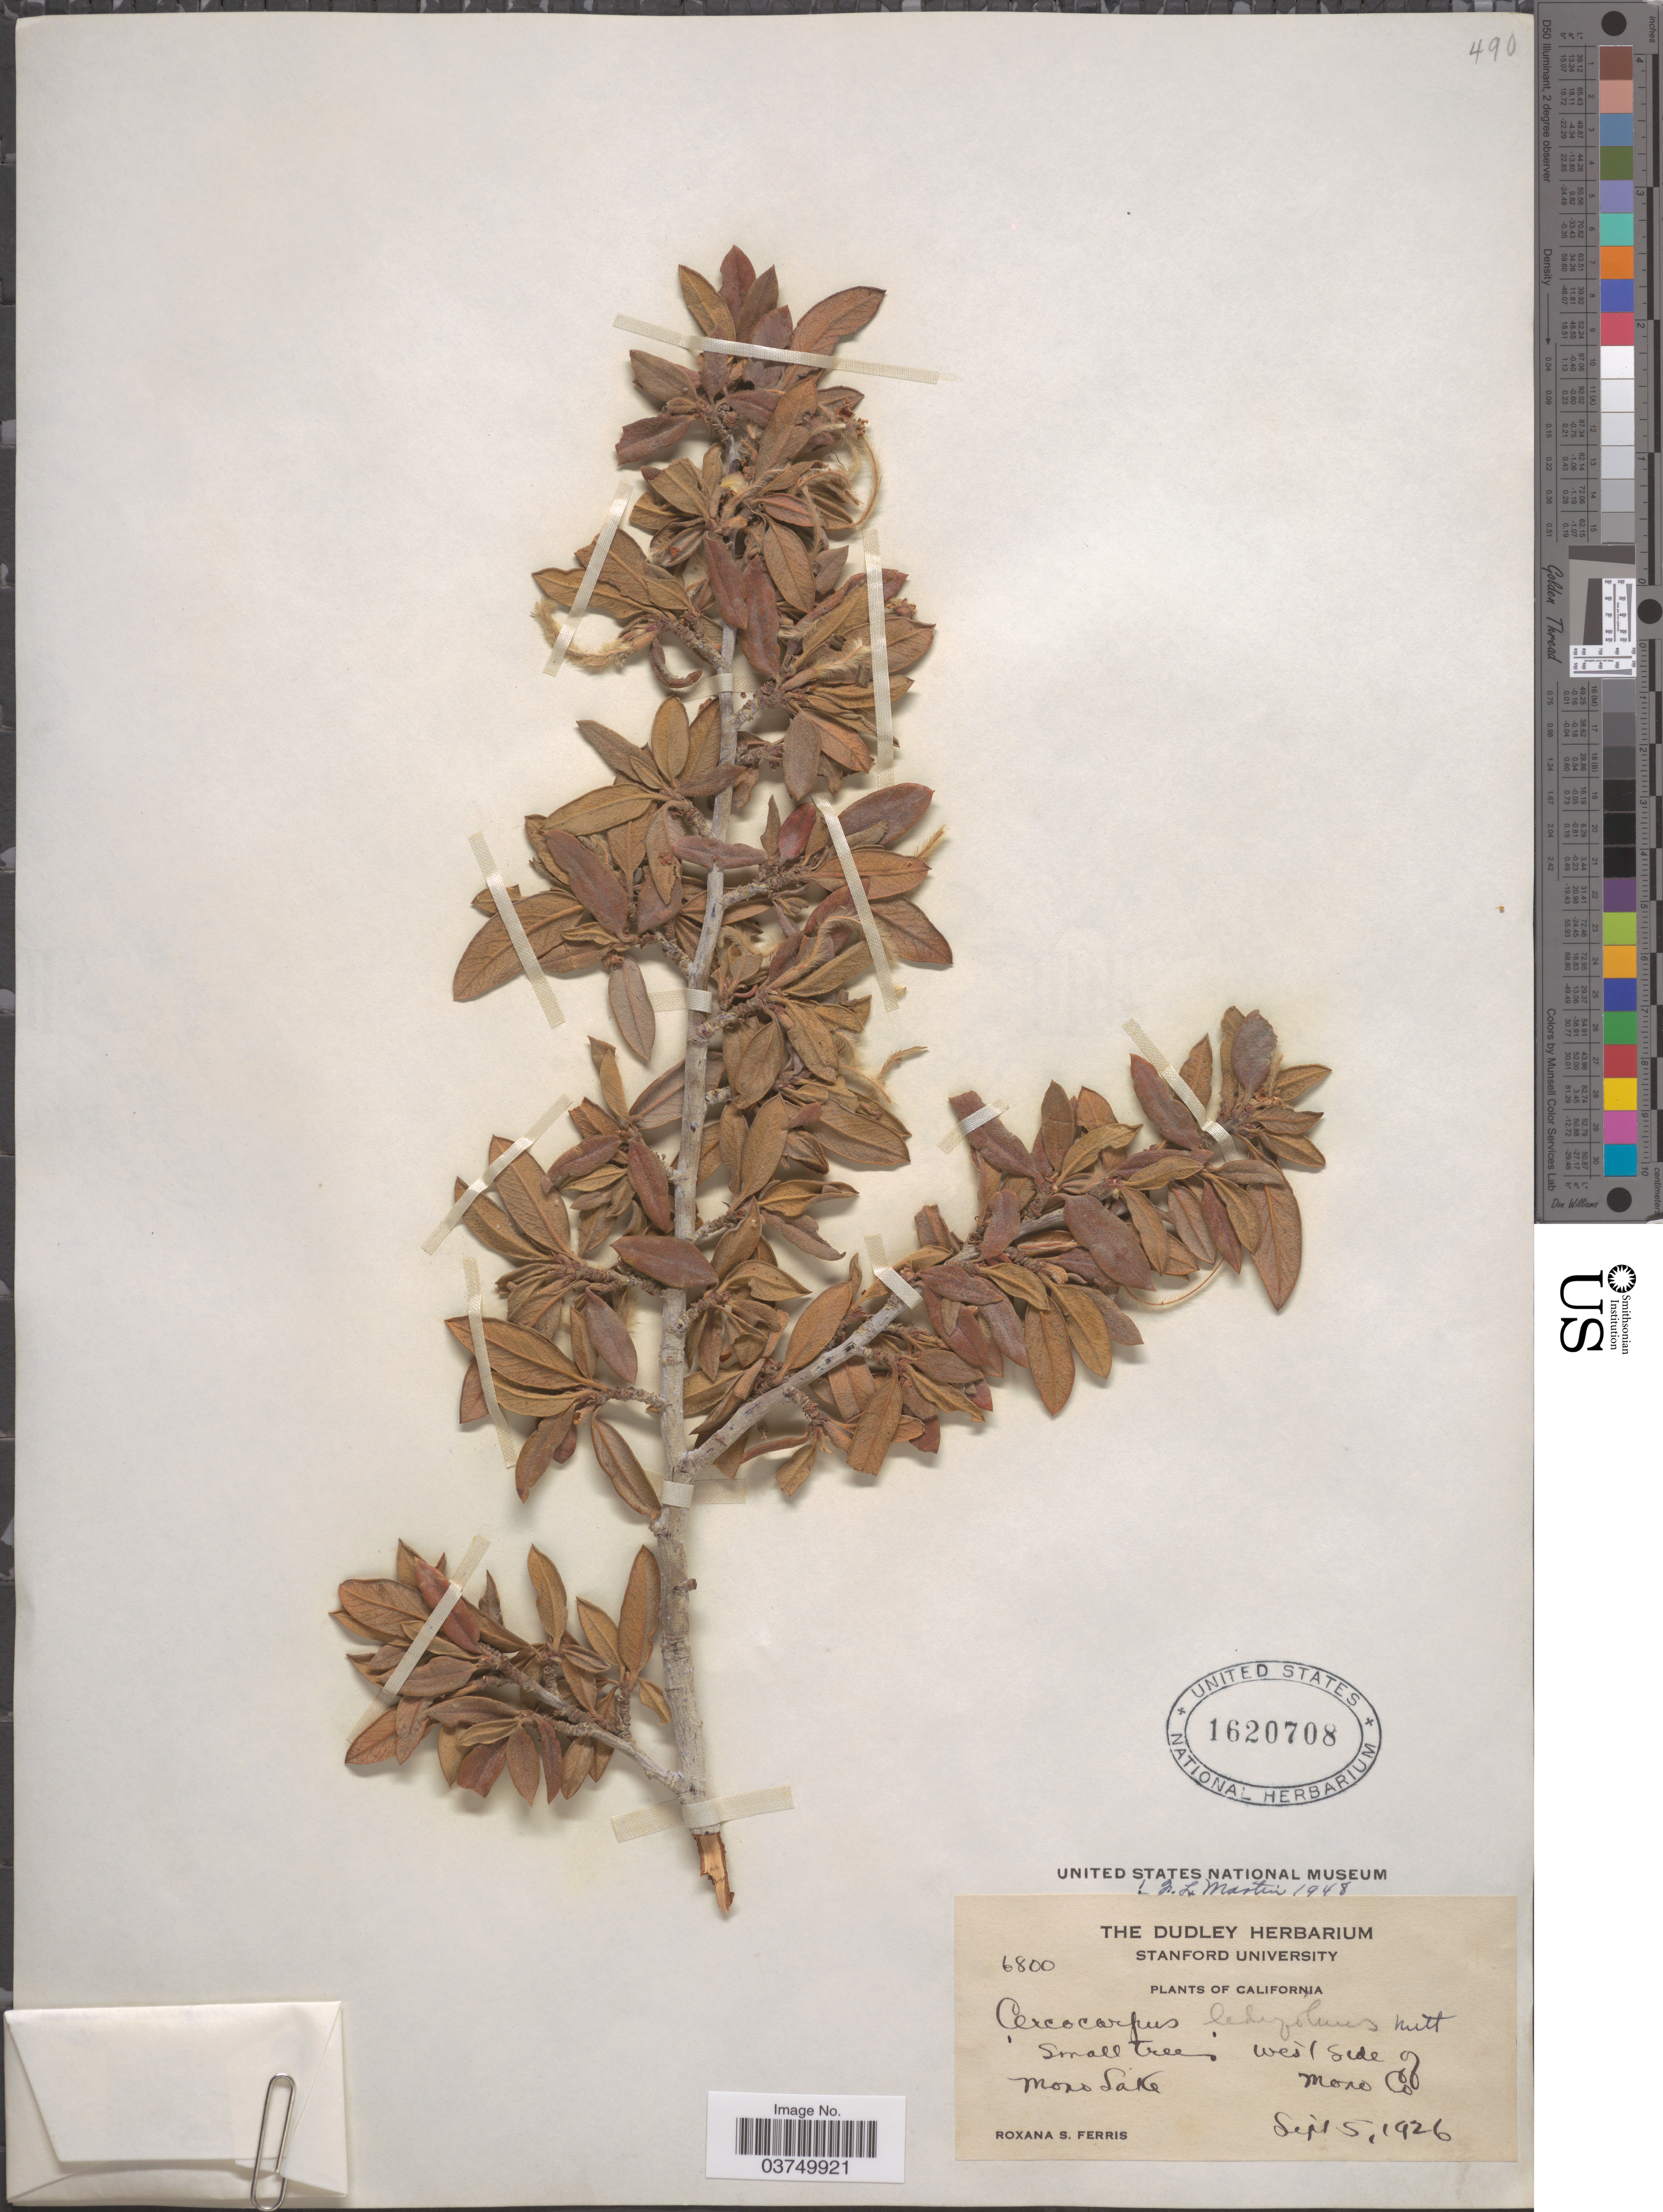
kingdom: Plantae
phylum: Tracheophyta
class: Magnoliopsida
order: Rosales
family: Rosaceae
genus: Cercocarpus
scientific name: Cercocarpus ledifolius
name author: Nutt.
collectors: R. S. Ferris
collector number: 6800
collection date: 1926-09-05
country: United States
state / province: California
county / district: Mono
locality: West side of Mono Lake. Mono Co.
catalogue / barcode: US 1620708